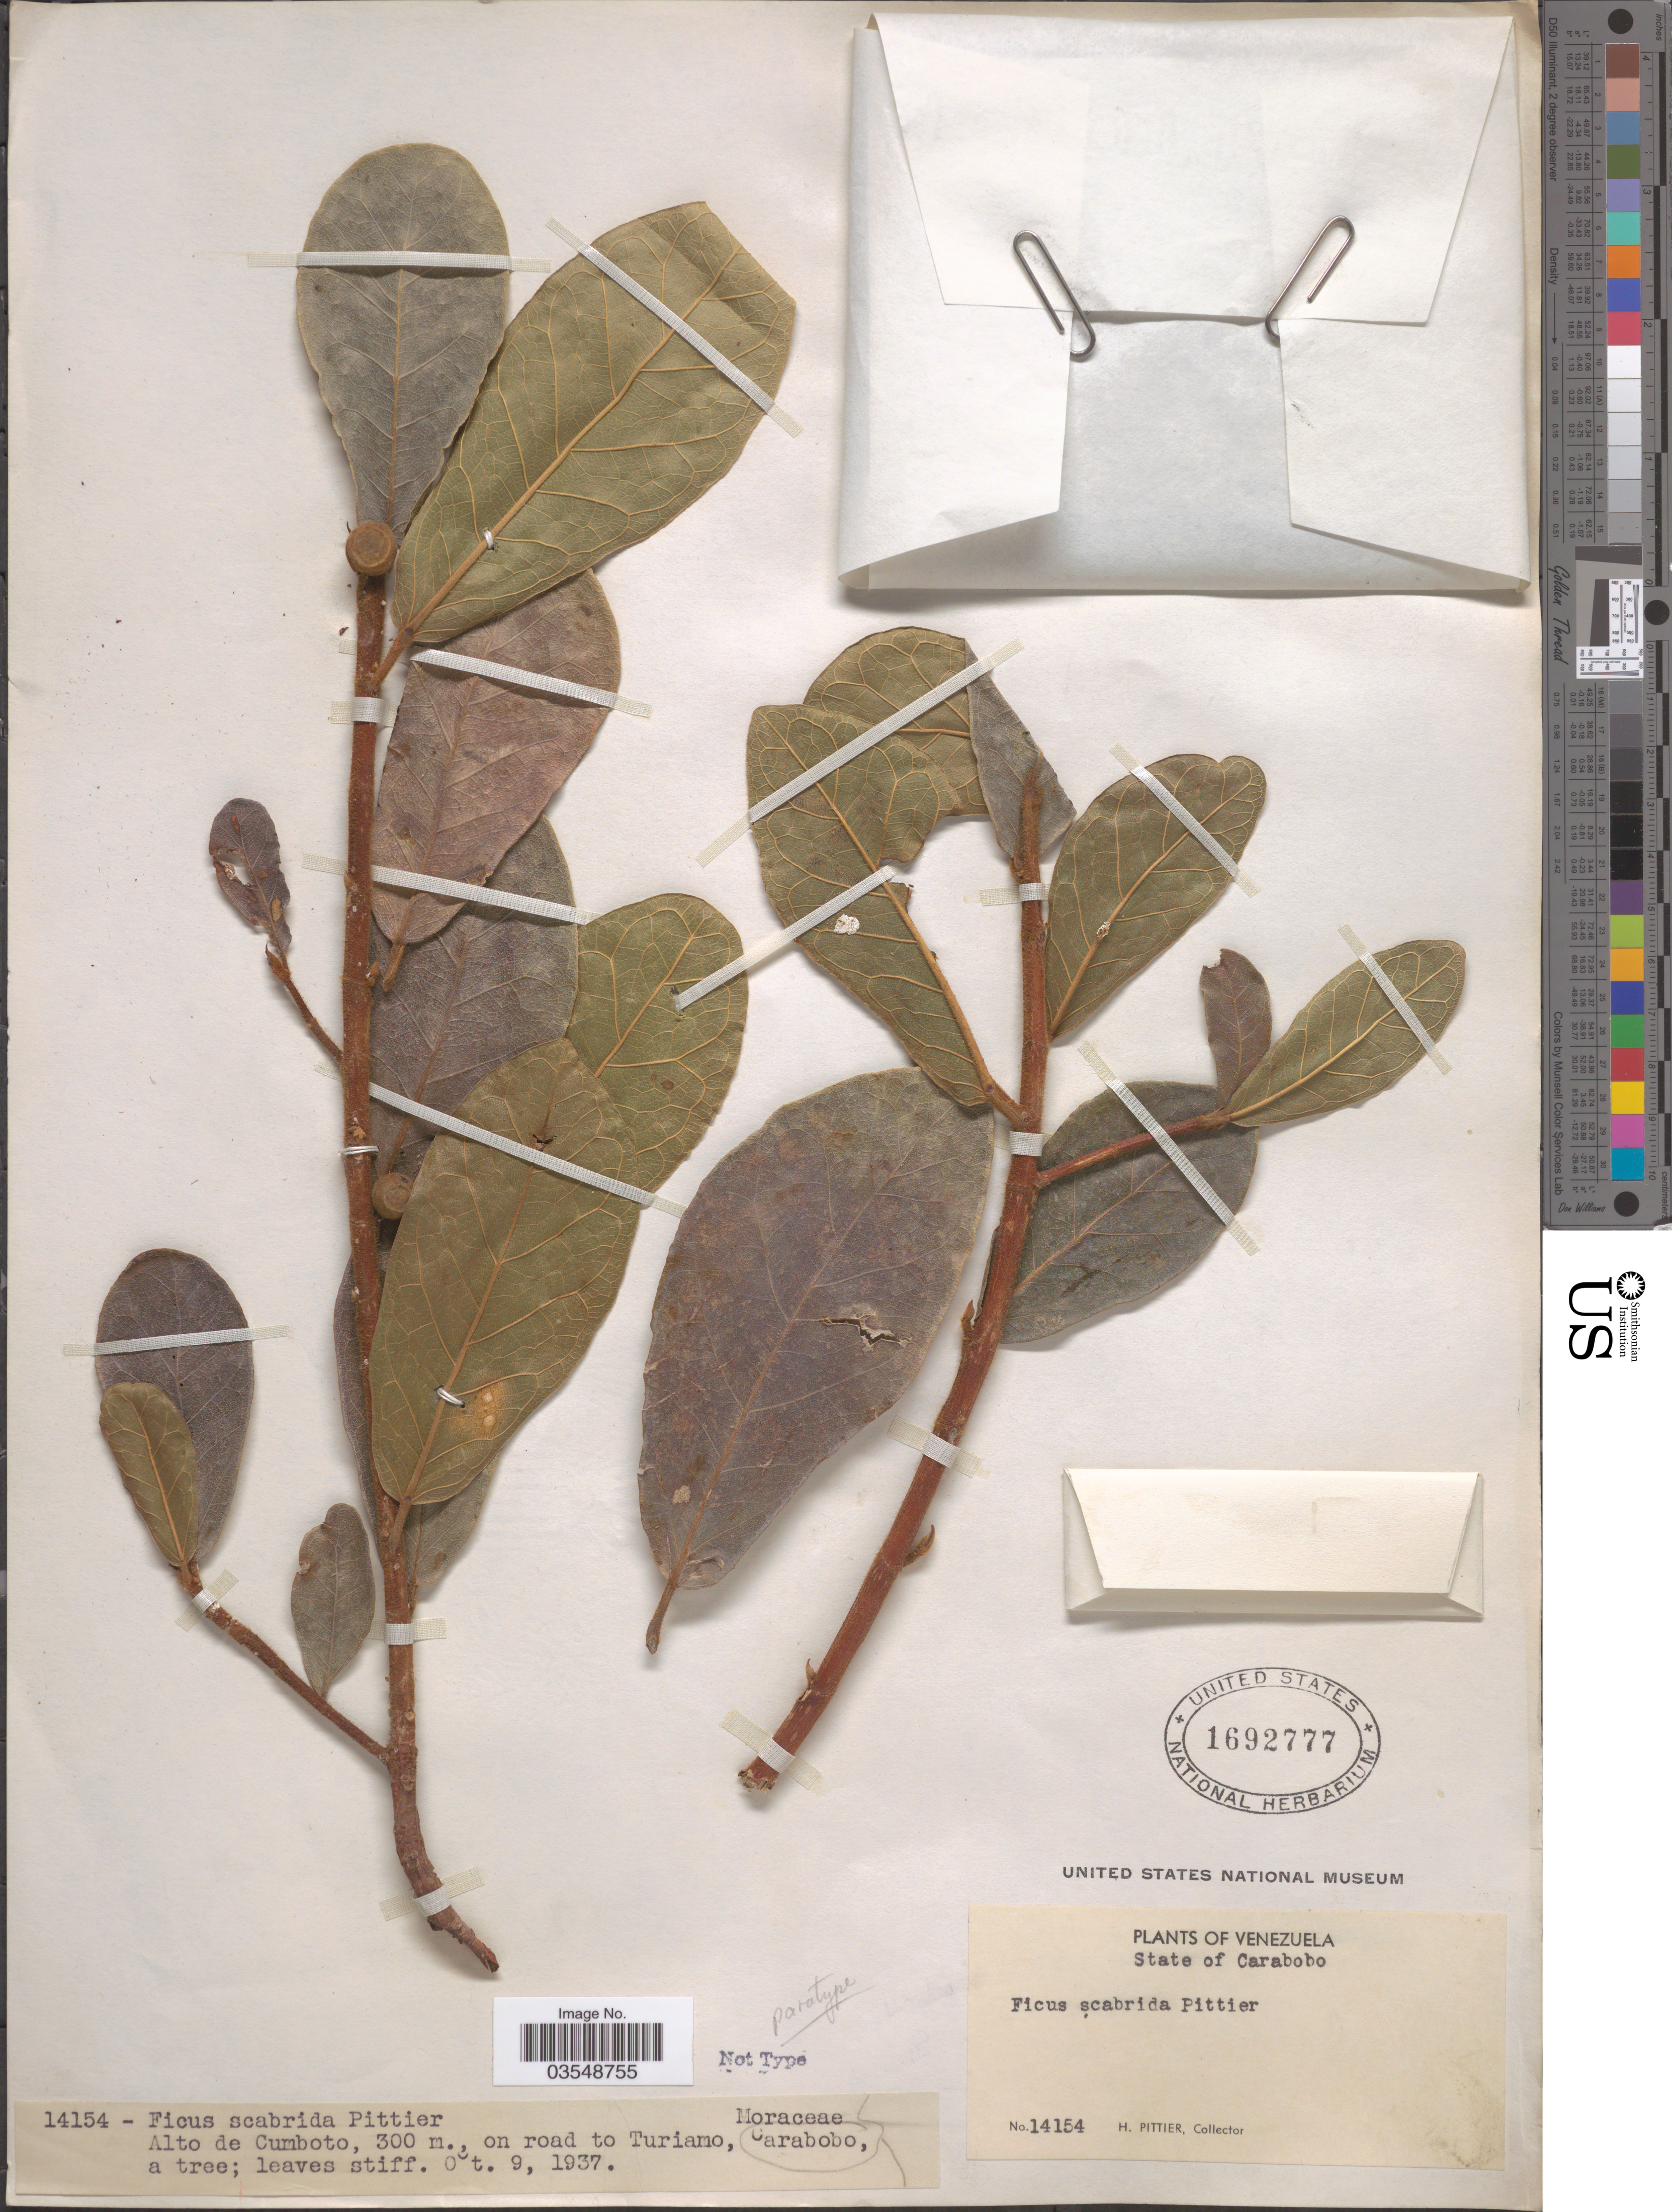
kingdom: Plantae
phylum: Tracheophyta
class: Magnoliopsida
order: Rosales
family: Moraceae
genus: Ficus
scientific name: Ficus malacocarpa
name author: Standl.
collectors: H. F. Pittier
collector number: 14154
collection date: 1937-10-09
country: Venezuela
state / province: Carabobo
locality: Alto de Cumboto, on road to Turiamo.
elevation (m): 300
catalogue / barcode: US 1692777